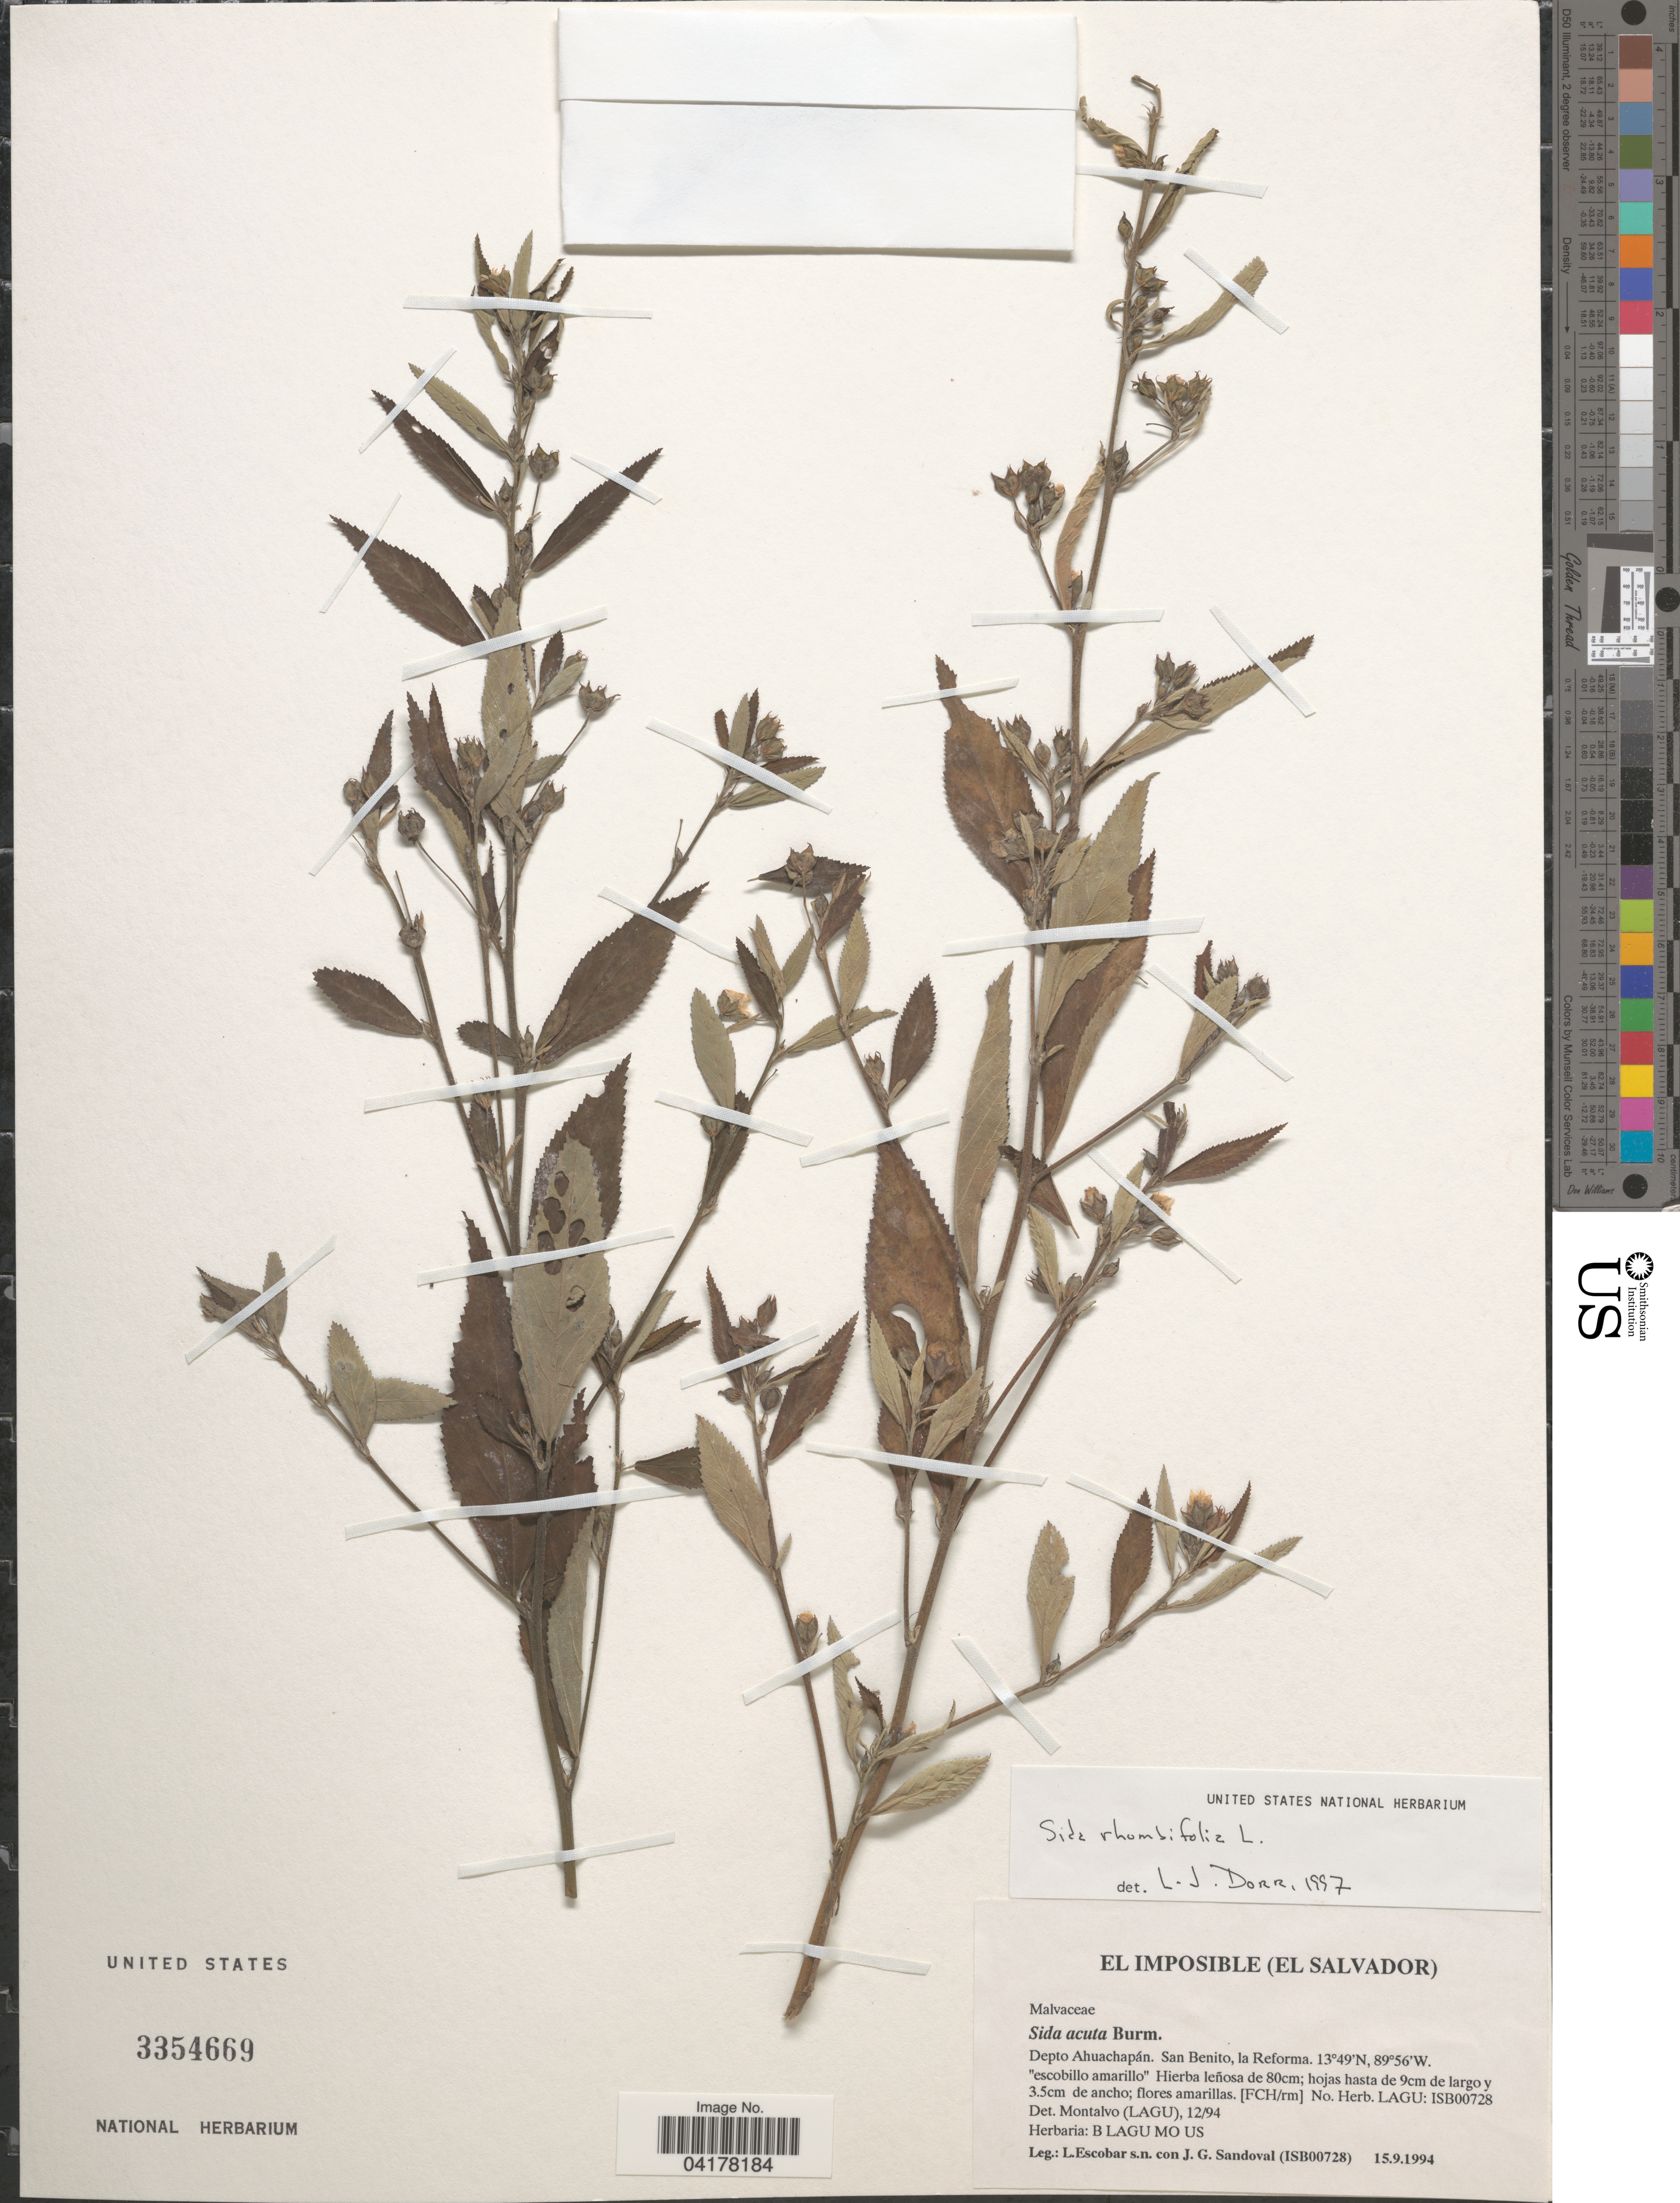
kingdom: Plantae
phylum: Tracheophyta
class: Magnoliopsida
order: Malvales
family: Malvaceae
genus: Sida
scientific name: Sida rhombifolia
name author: L.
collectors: L. Escobar & J. Sandoval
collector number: (ISB00728)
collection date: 1994-09-15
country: El Salvador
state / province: Ahuachapan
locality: Depto Ahuachapán. San Benito, la Reforma.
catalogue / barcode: US 3354669